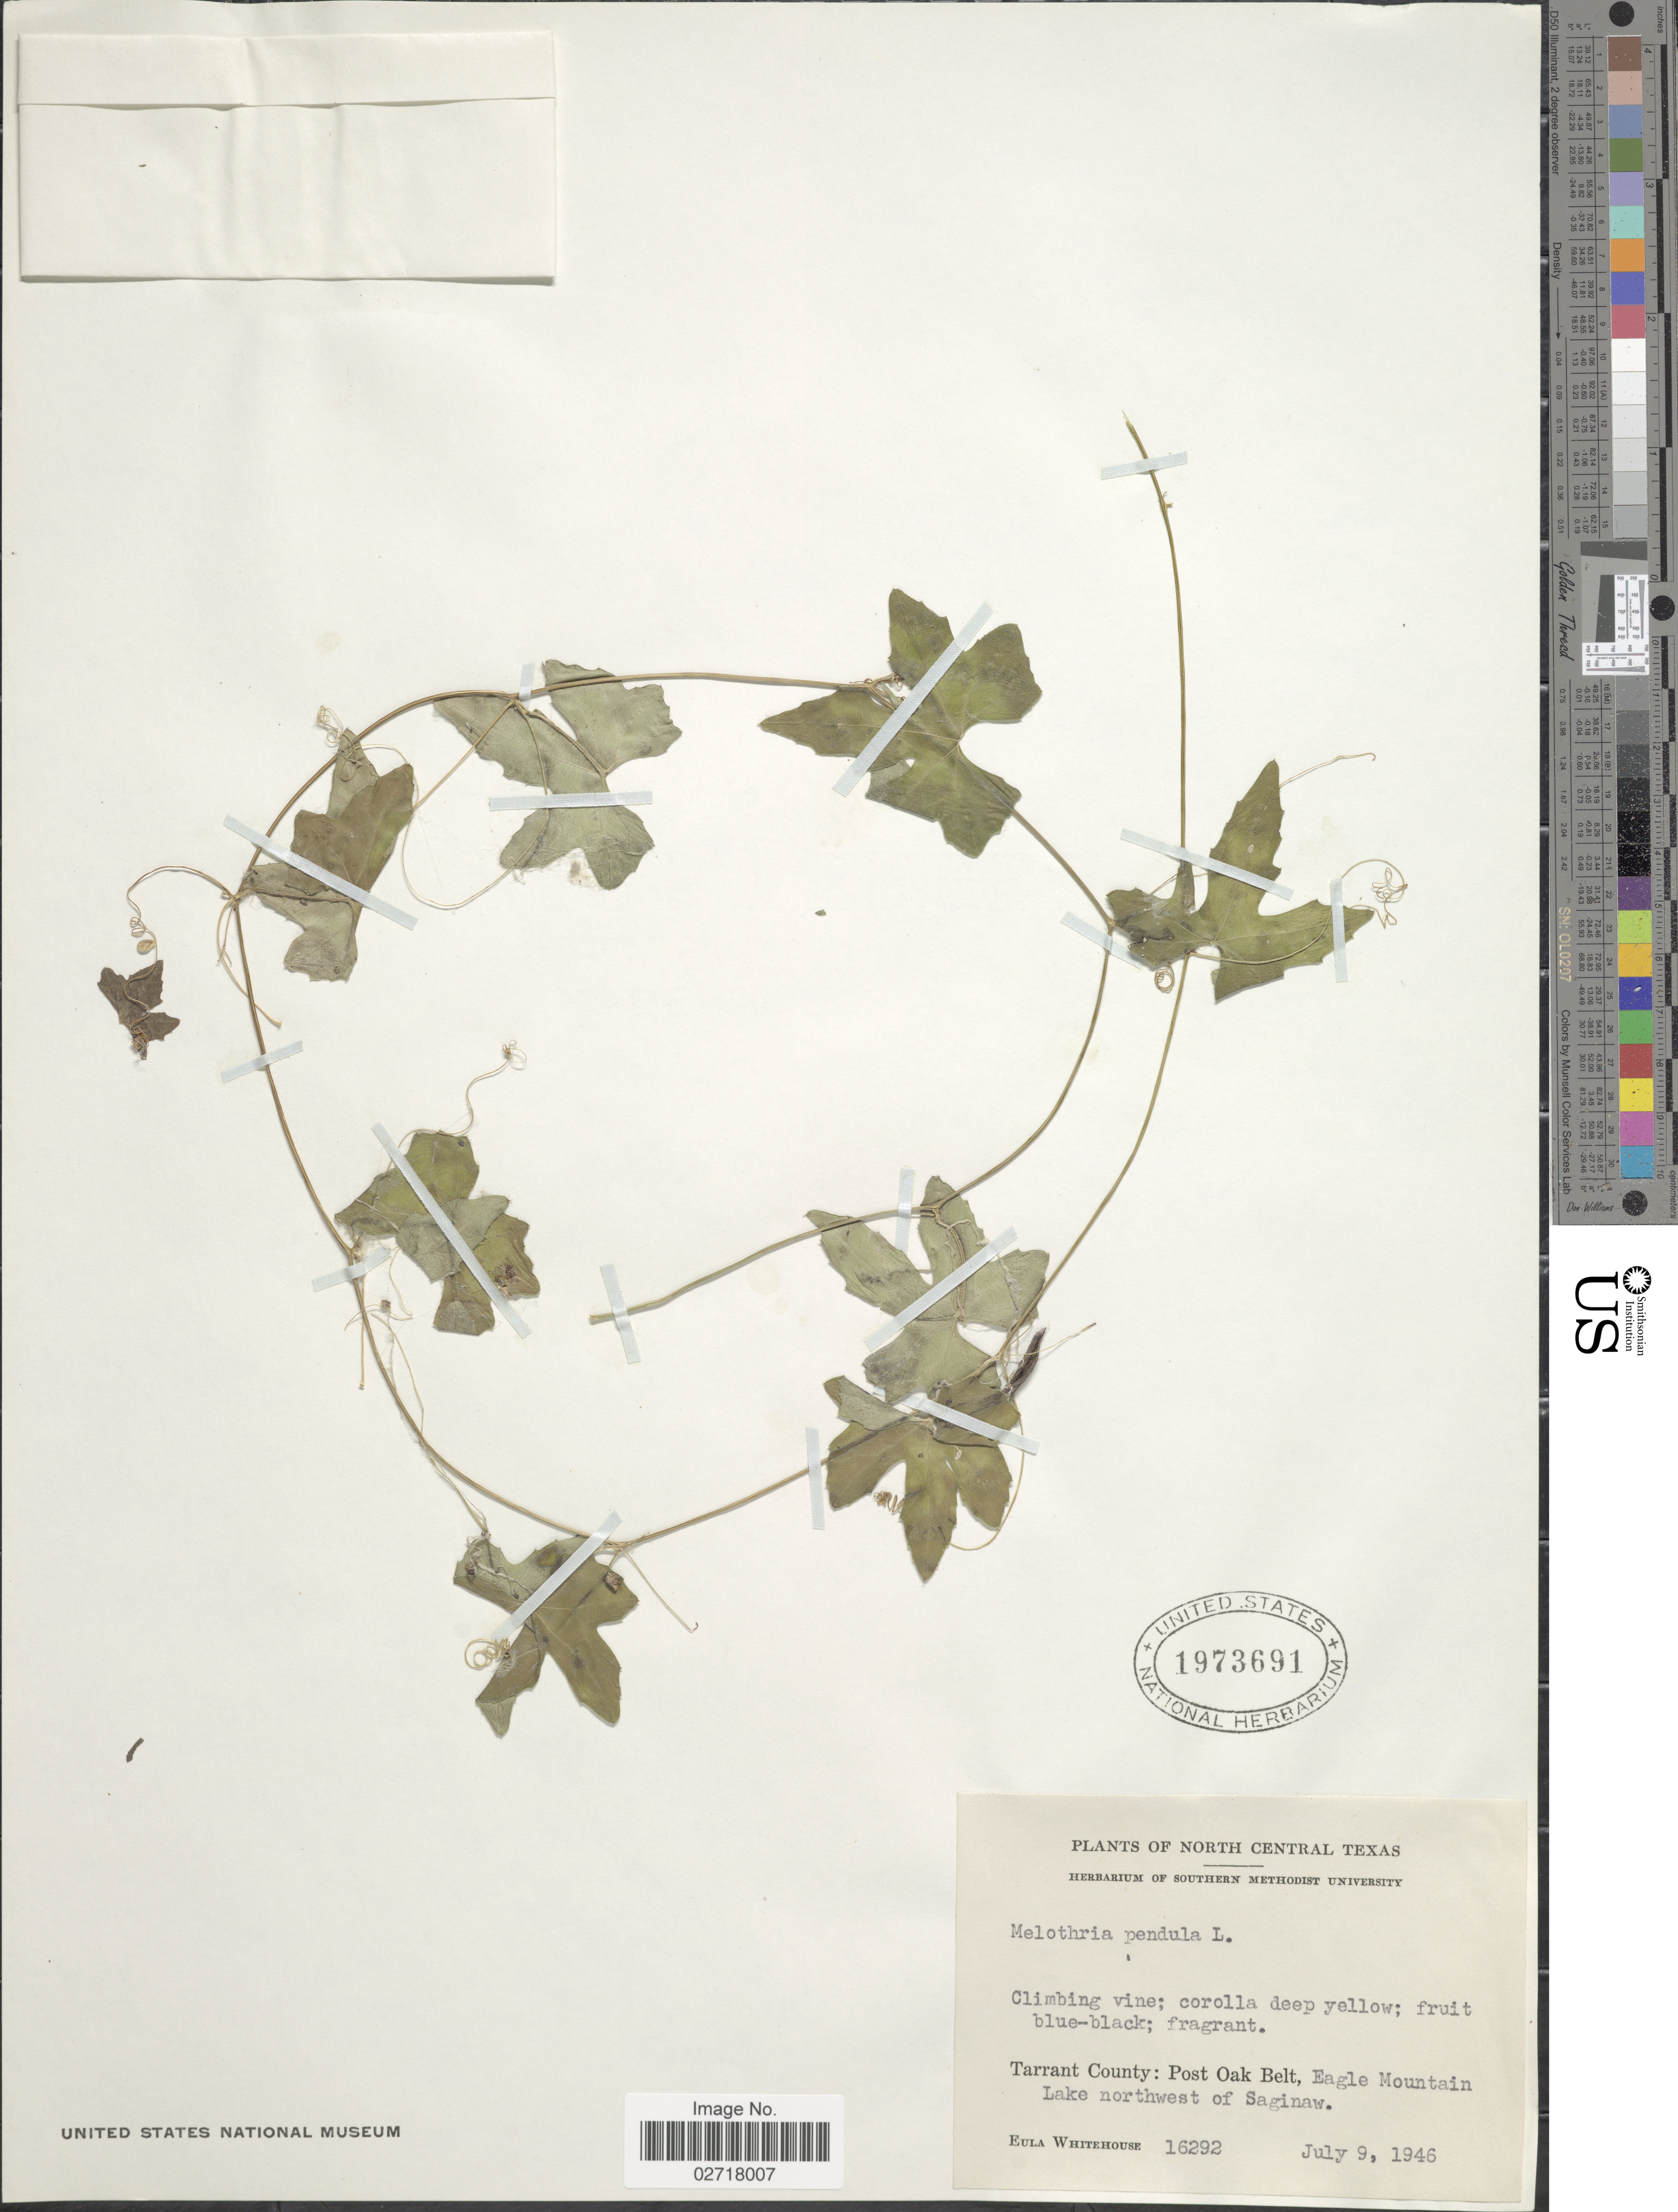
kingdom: Plantae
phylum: Tracheophyta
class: Magnoliopsida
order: Cucurbitales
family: Cucurbitaceae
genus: Melothria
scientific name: Melothria pendula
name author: L.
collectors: E. Whitehouse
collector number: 16292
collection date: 1946-07-09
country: United States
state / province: Texas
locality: North Central Texas. Tarrant County: Post Oak Belt, Eagle Mountain Lake northwest of Saginaw.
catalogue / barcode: US 1973691